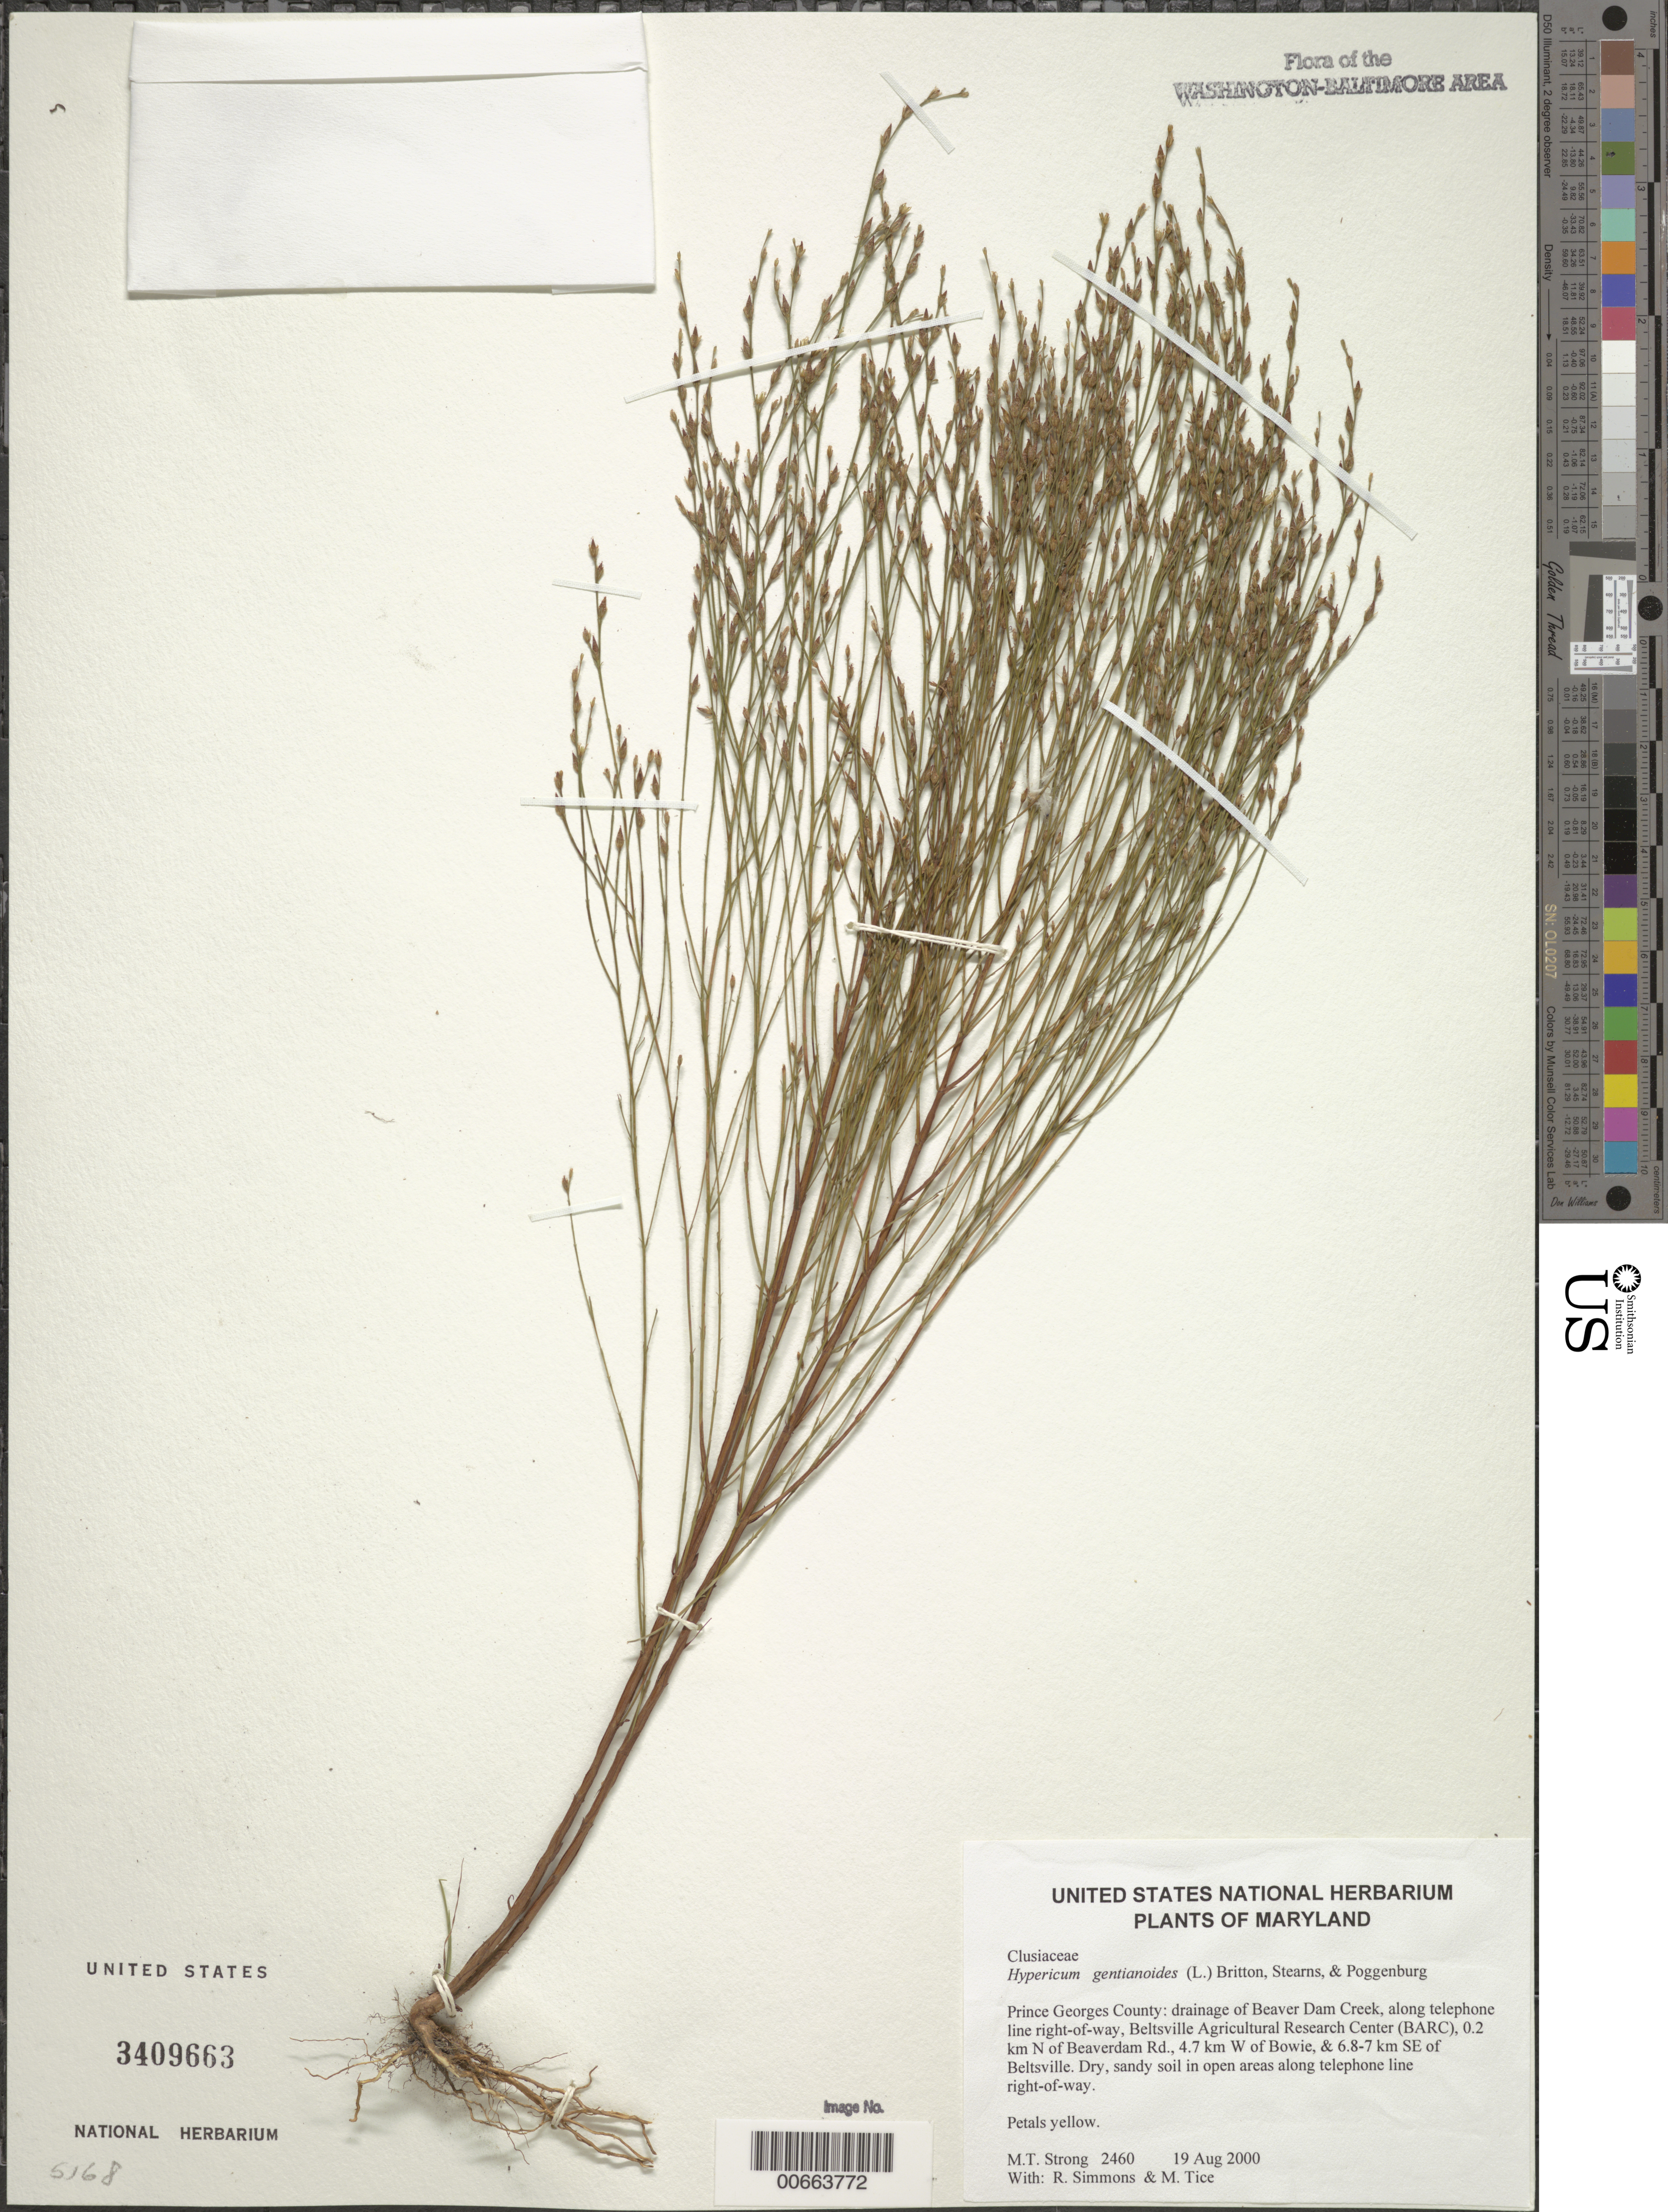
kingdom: Plantae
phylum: Tracheophyta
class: Magnoliopsida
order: Malpighiales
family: Hypericaceae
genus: Hypericum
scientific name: Hypericum gentianoides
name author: (L.) Britton, Stearns & Poggenb.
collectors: M. T. Strong, R. Simmons & M. Tice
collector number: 2460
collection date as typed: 19 Aug 2000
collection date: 2000-08-19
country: United States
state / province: Maryland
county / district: Prince George's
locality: Drainage of Beaver Dam Creek, along telephone line right-of-way, Beltsville Agricultural Research Center (BARC), 0.2 km N of Beaverdam Rd., 4.7 km W of Bowie, & 6.8-7 km SE of Beltsville.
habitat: Dry, sandy soil in open areas along telephone line right-of-way.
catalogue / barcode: US 3409663